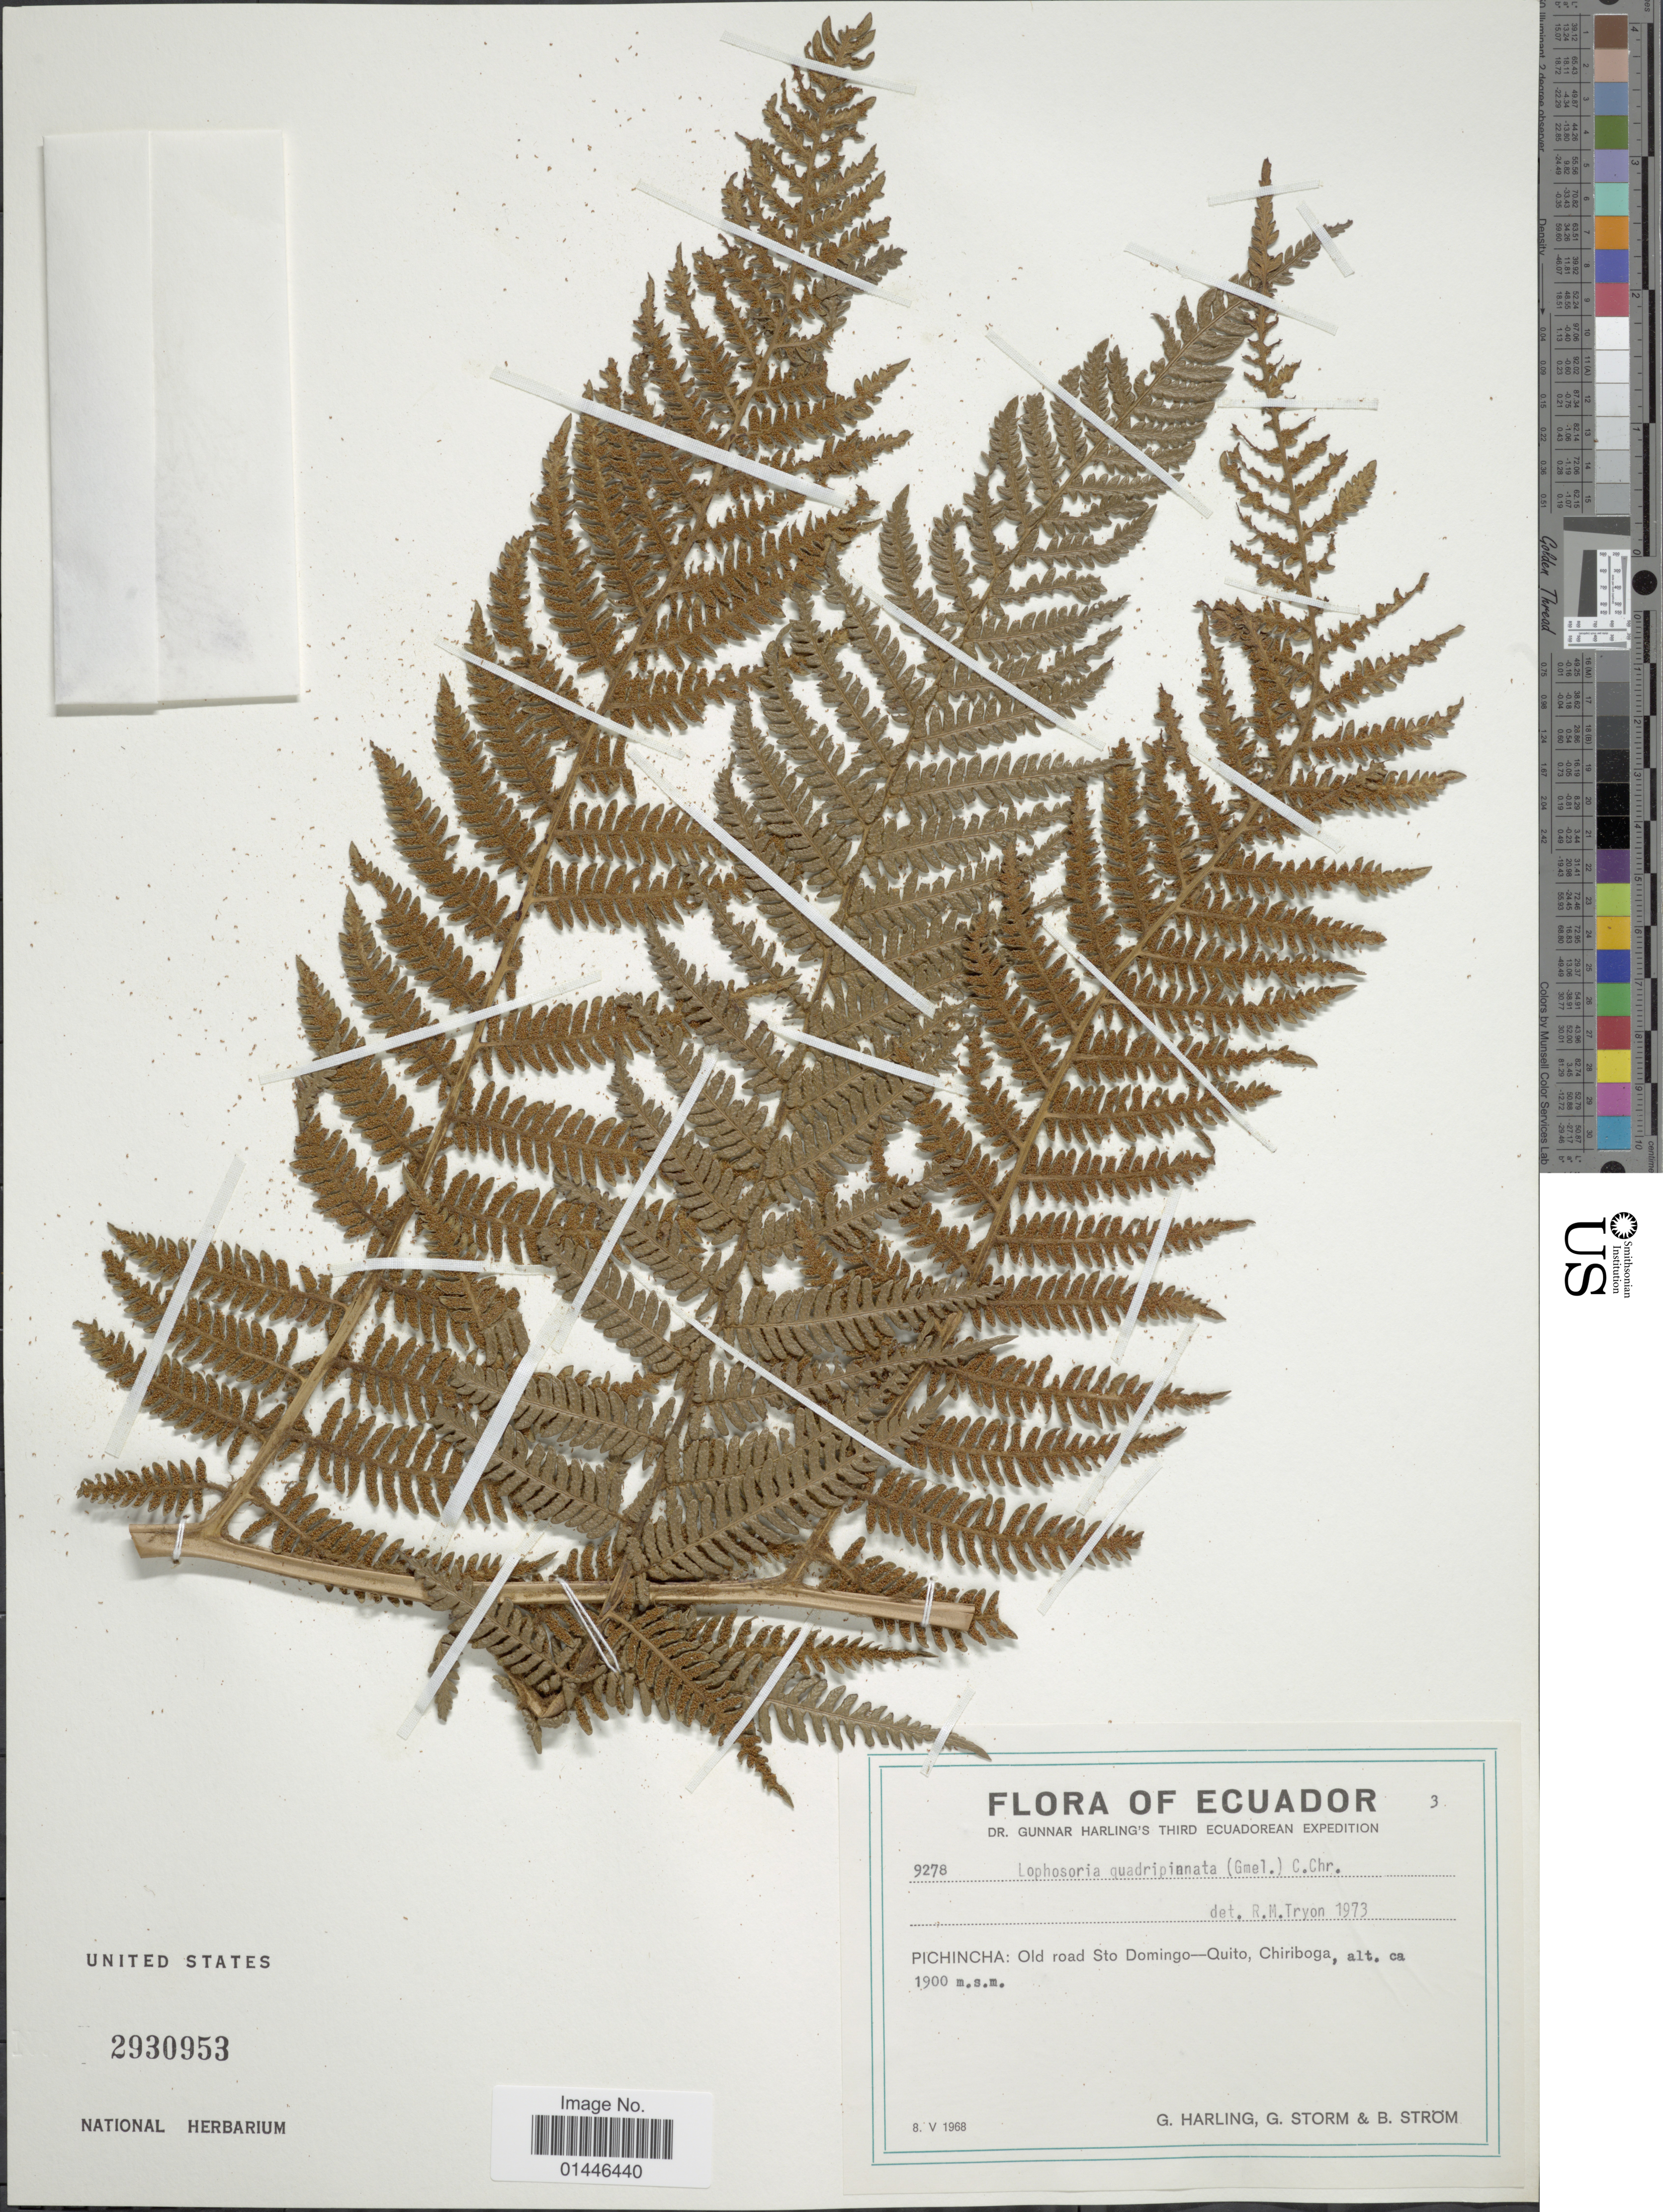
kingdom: Plantae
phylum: Tracheophyta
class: Polypodiopsida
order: Cyatheales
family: Dicksoniaceae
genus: Lophosoria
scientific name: Lophosoria quadripinnata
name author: (J.F. Gmel.) C. Chr.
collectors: G. Harling, G. Storm & B. Ström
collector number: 9278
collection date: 1968-05-08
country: Ecuador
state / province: Pichincha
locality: Old road Sto Domingo-Quito, Chiriboga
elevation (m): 1900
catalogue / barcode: US 2930953